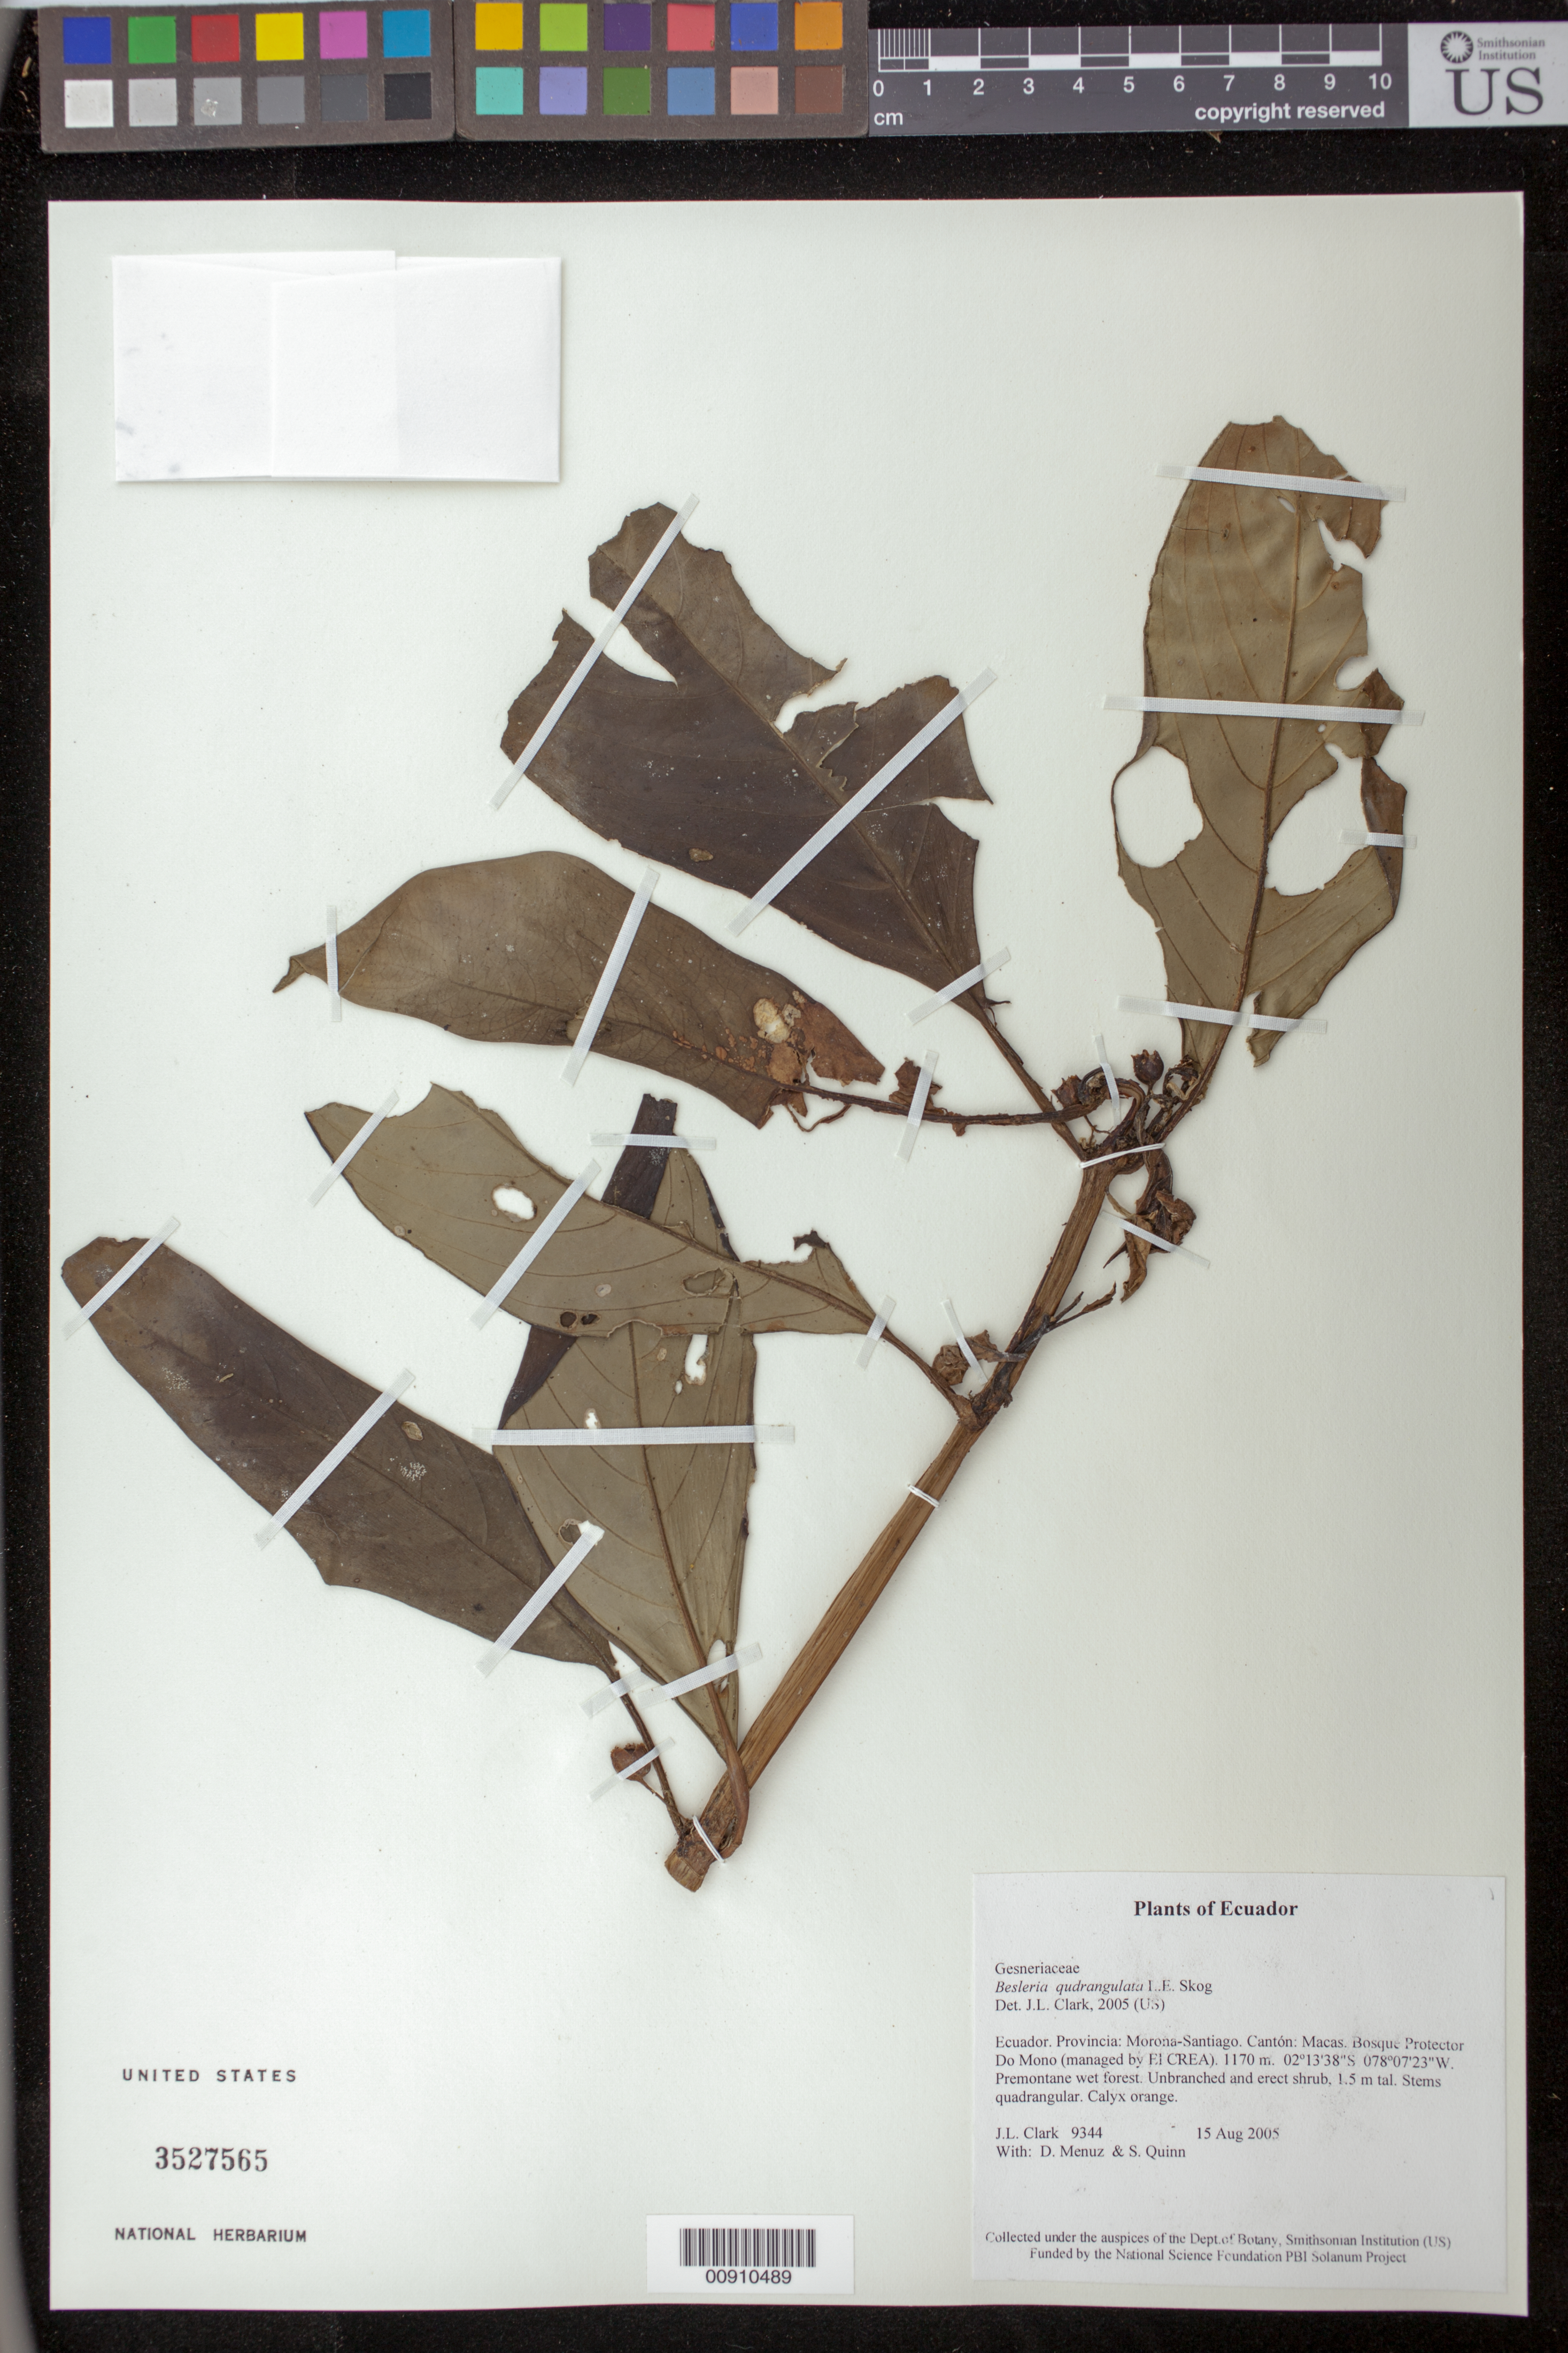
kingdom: Plantae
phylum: Tracheophyta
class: Magnoliopsida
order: Lamiales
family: Gesneriaceae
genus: Besleria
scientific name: Besleria quadrangulata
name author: L.E. Skog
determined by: Clark, J. L., (SEL), The Marie Selby Botanical Garden (UNITED STATES)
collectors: J. L. Clark, D. Menuz & S. Quinn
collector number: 9344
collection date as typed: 15 Aug 2005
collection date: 2005-08-15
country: Ecuador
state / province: Morona-Santiago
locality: Macas. Bosque Protector Do Mono (managed by El CREA).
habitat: Premontane wet forest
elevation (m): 1170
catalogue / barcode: US 3527565